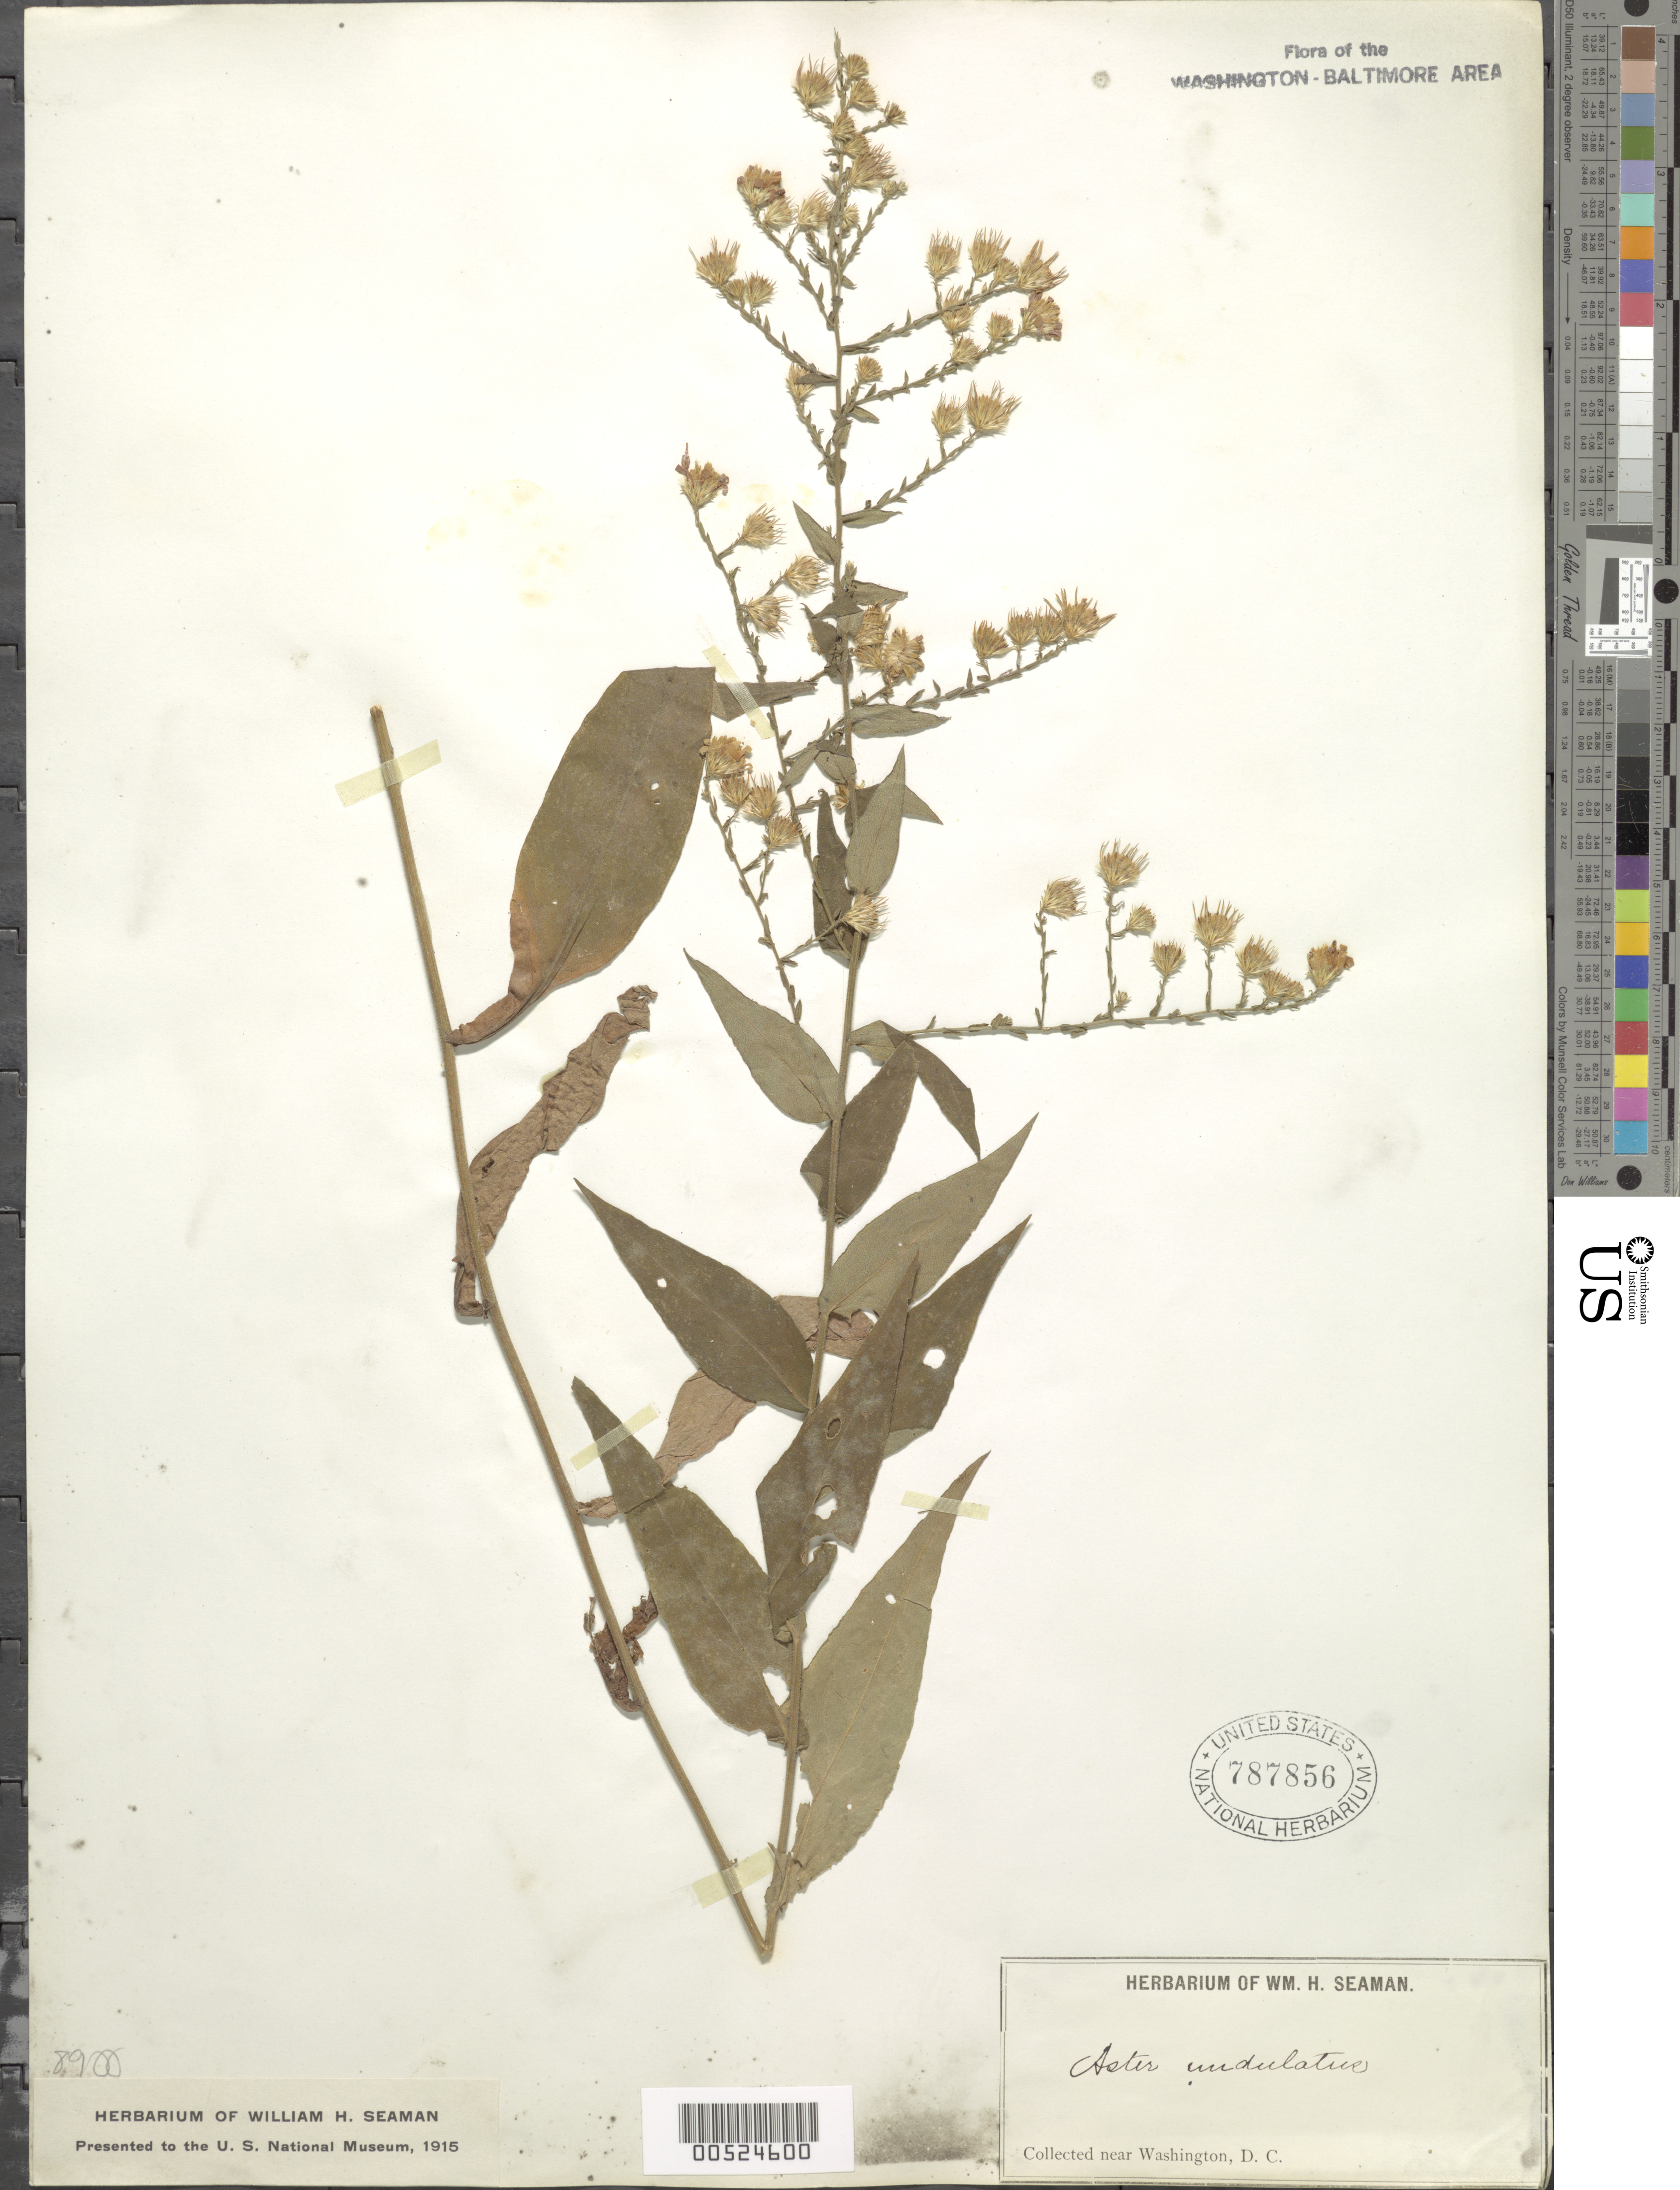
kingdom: Plantae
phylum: Tracheophyta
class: Magnoliopsida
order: Asterales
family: Asteraceae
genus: Symphyotrichum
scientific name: Symphyotrichum undulatum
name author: (L.) G.L. Nesom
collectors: W. Seaman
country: United States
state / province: District of Columbia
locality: Washington vicinity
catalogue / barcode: US 787856